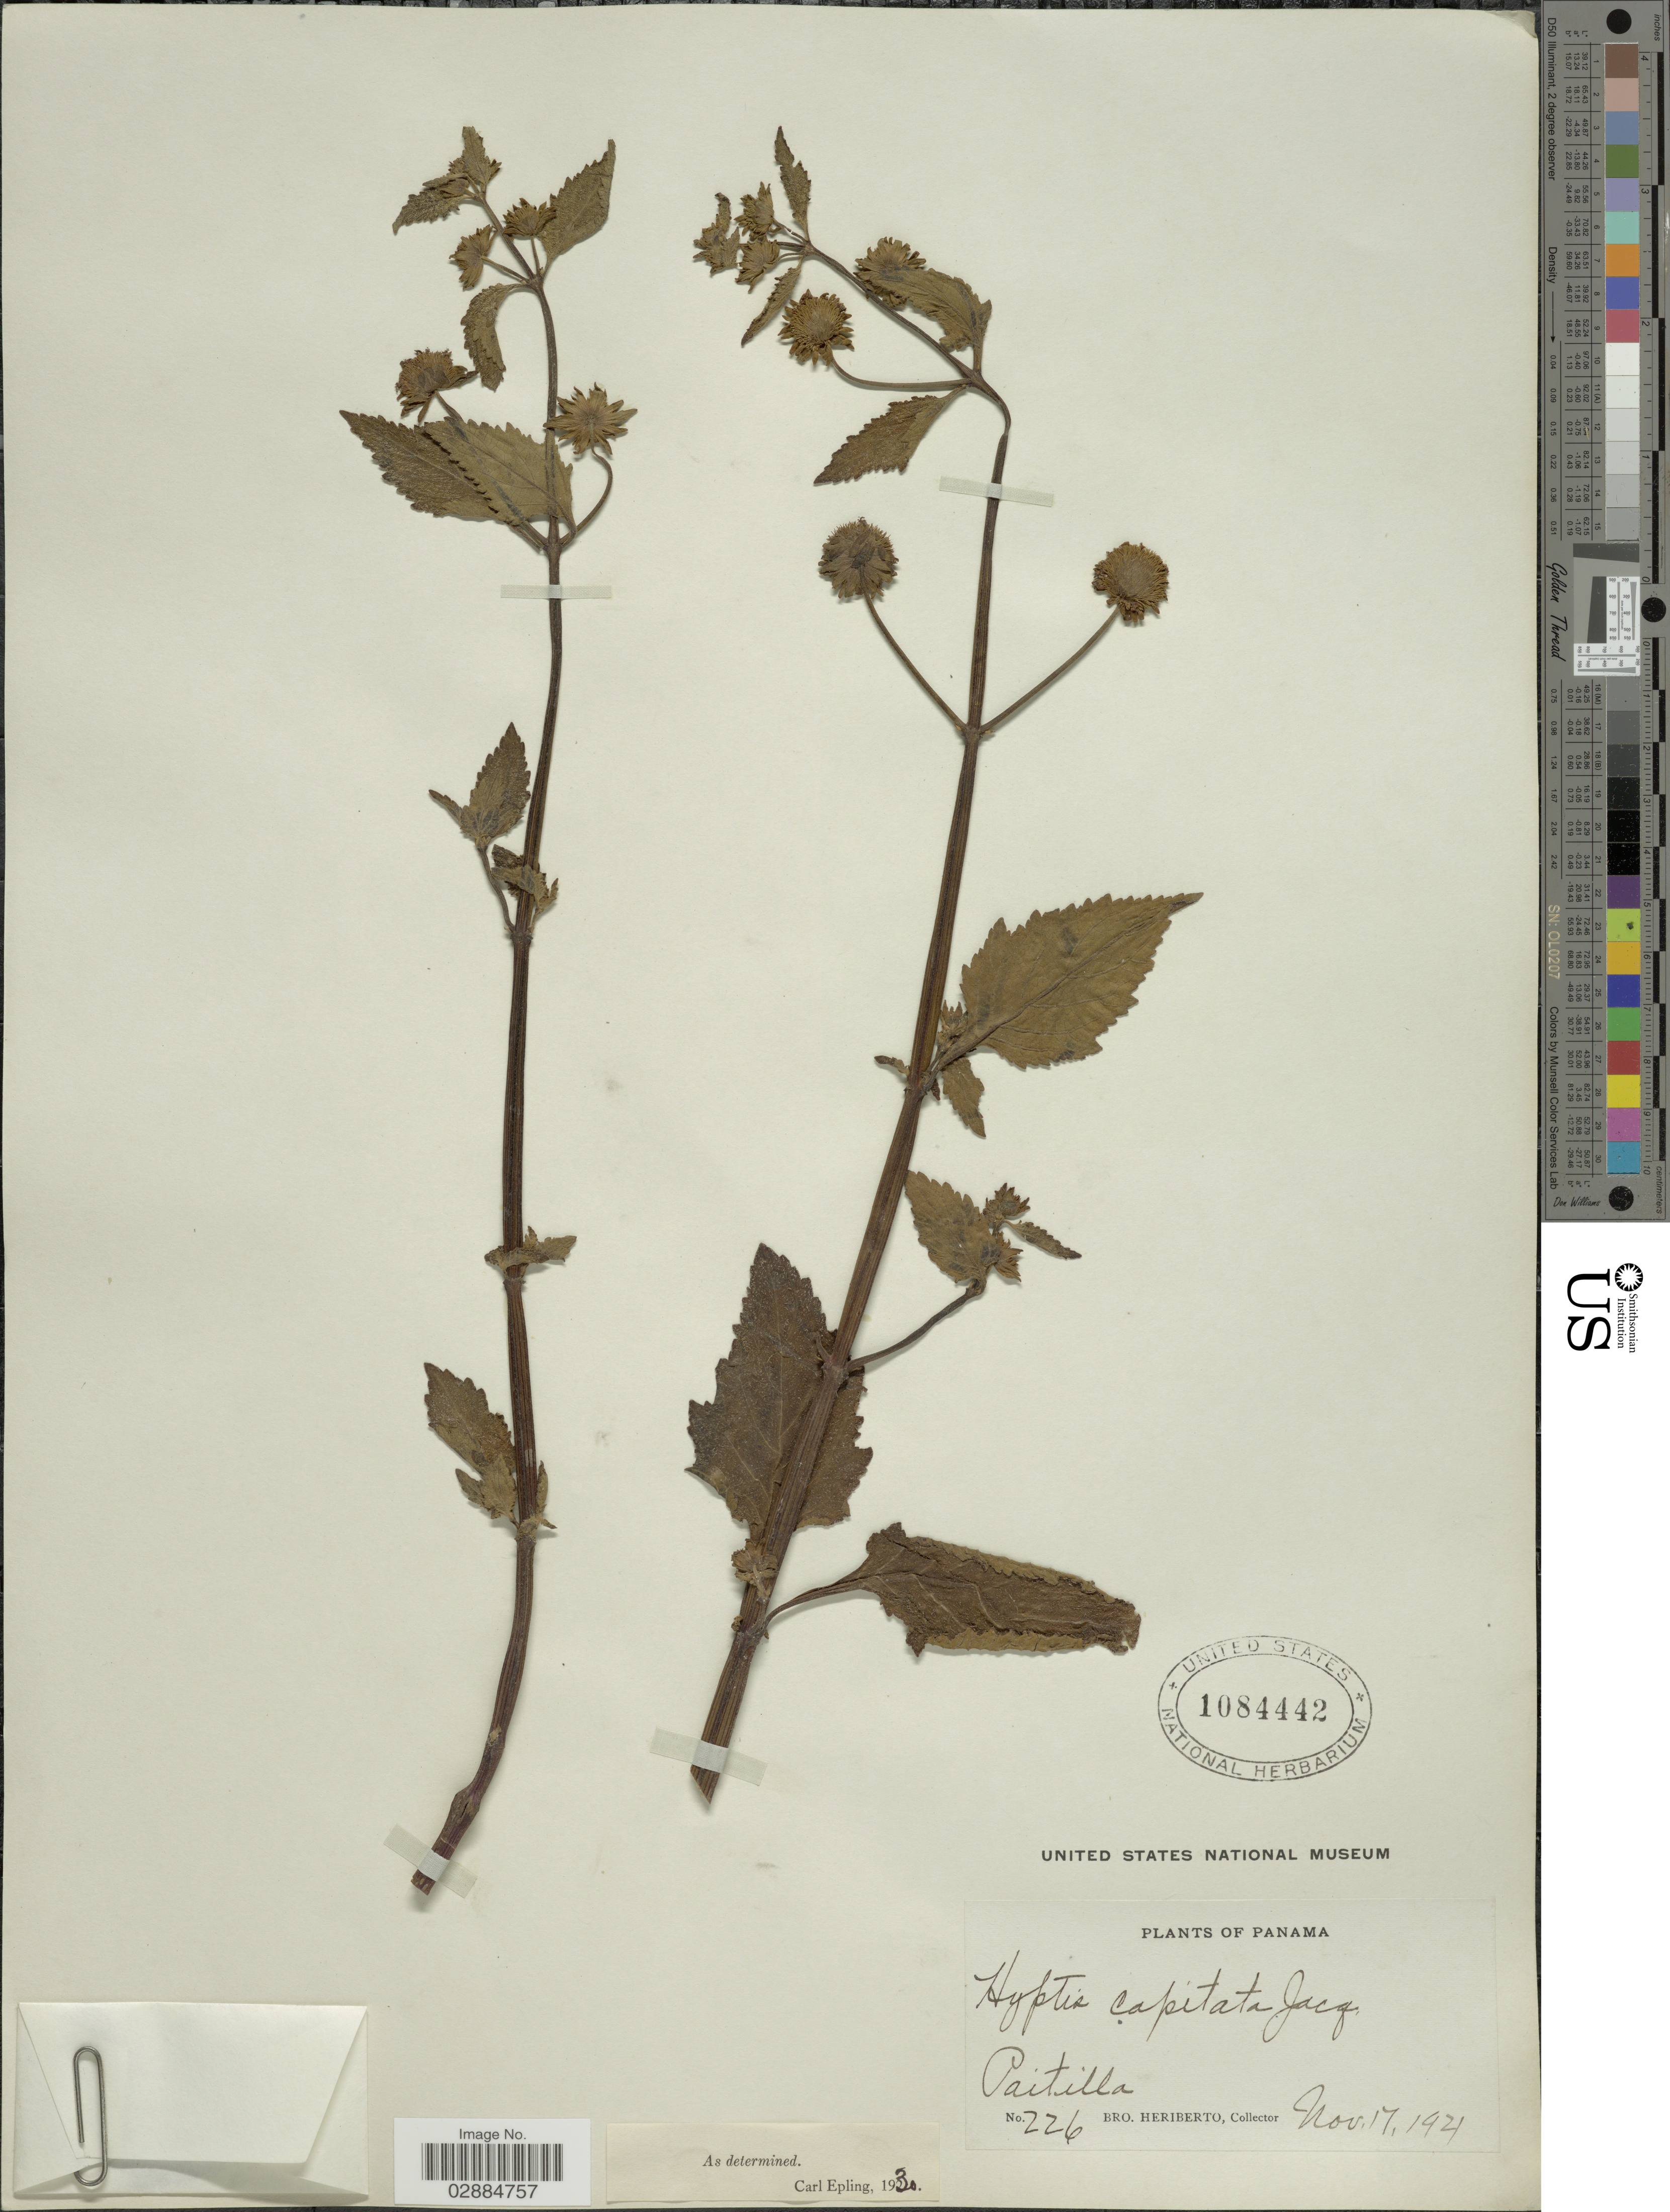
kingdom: Plantae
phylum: Tracheophyta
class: Magnoliopsida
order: Lamiales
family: Lamiaceae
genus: Hyptis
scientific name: Hyptis capitata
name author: Jacq.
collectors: B. Heriberto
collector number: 226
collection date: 1921-11-17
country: Panama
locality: Paitilla.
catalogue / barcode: US 1084442